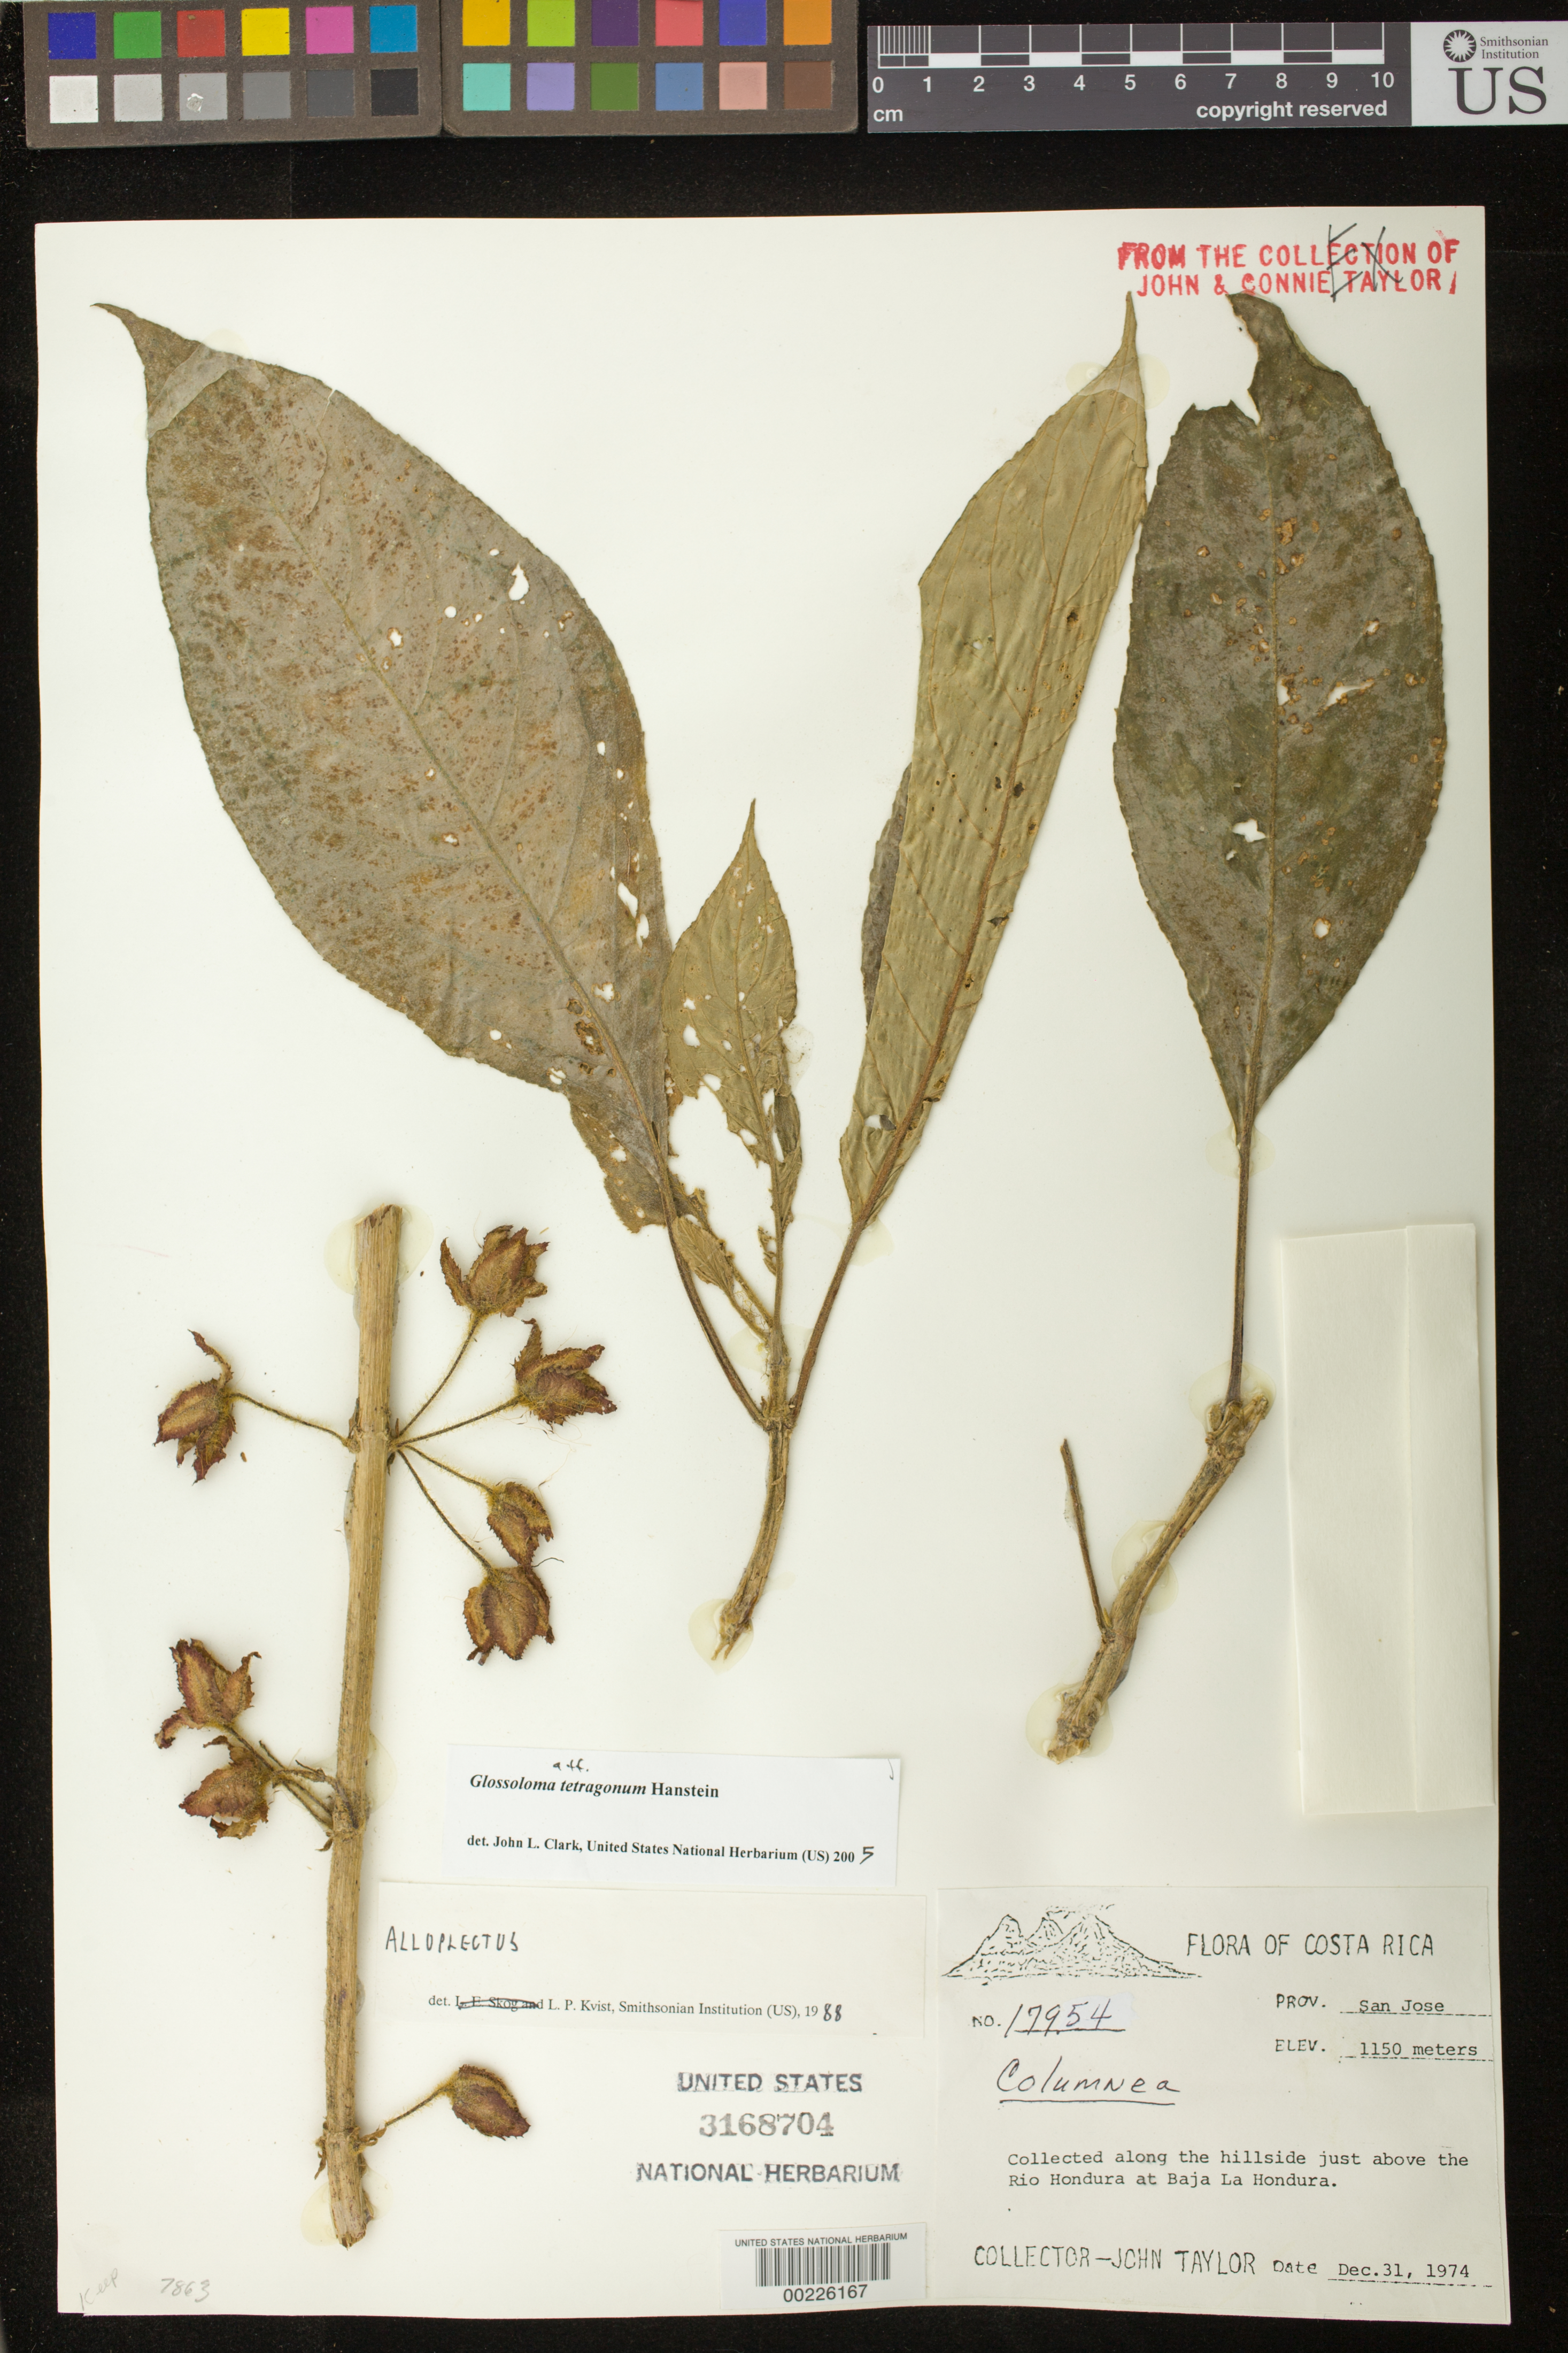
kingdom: Plantae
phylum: Tracheophyta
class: Magnoliopsida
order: Lamiales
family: Gesneriaceae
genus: Glossoloma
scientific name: Glossoloma tetragonum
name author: Hanst.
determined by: Clark, J. L., (SEL), The Marie Selby Botanical Garden (UNITED STATES)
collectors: J. Taylor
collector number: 17954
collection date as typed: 31 Dec 1974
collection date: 1974-12-31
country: Costa Rica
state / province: San José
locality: Along the hillside just above the Rio Hondura at Baja la Hondura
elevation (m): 1150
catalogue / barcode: US 3168704